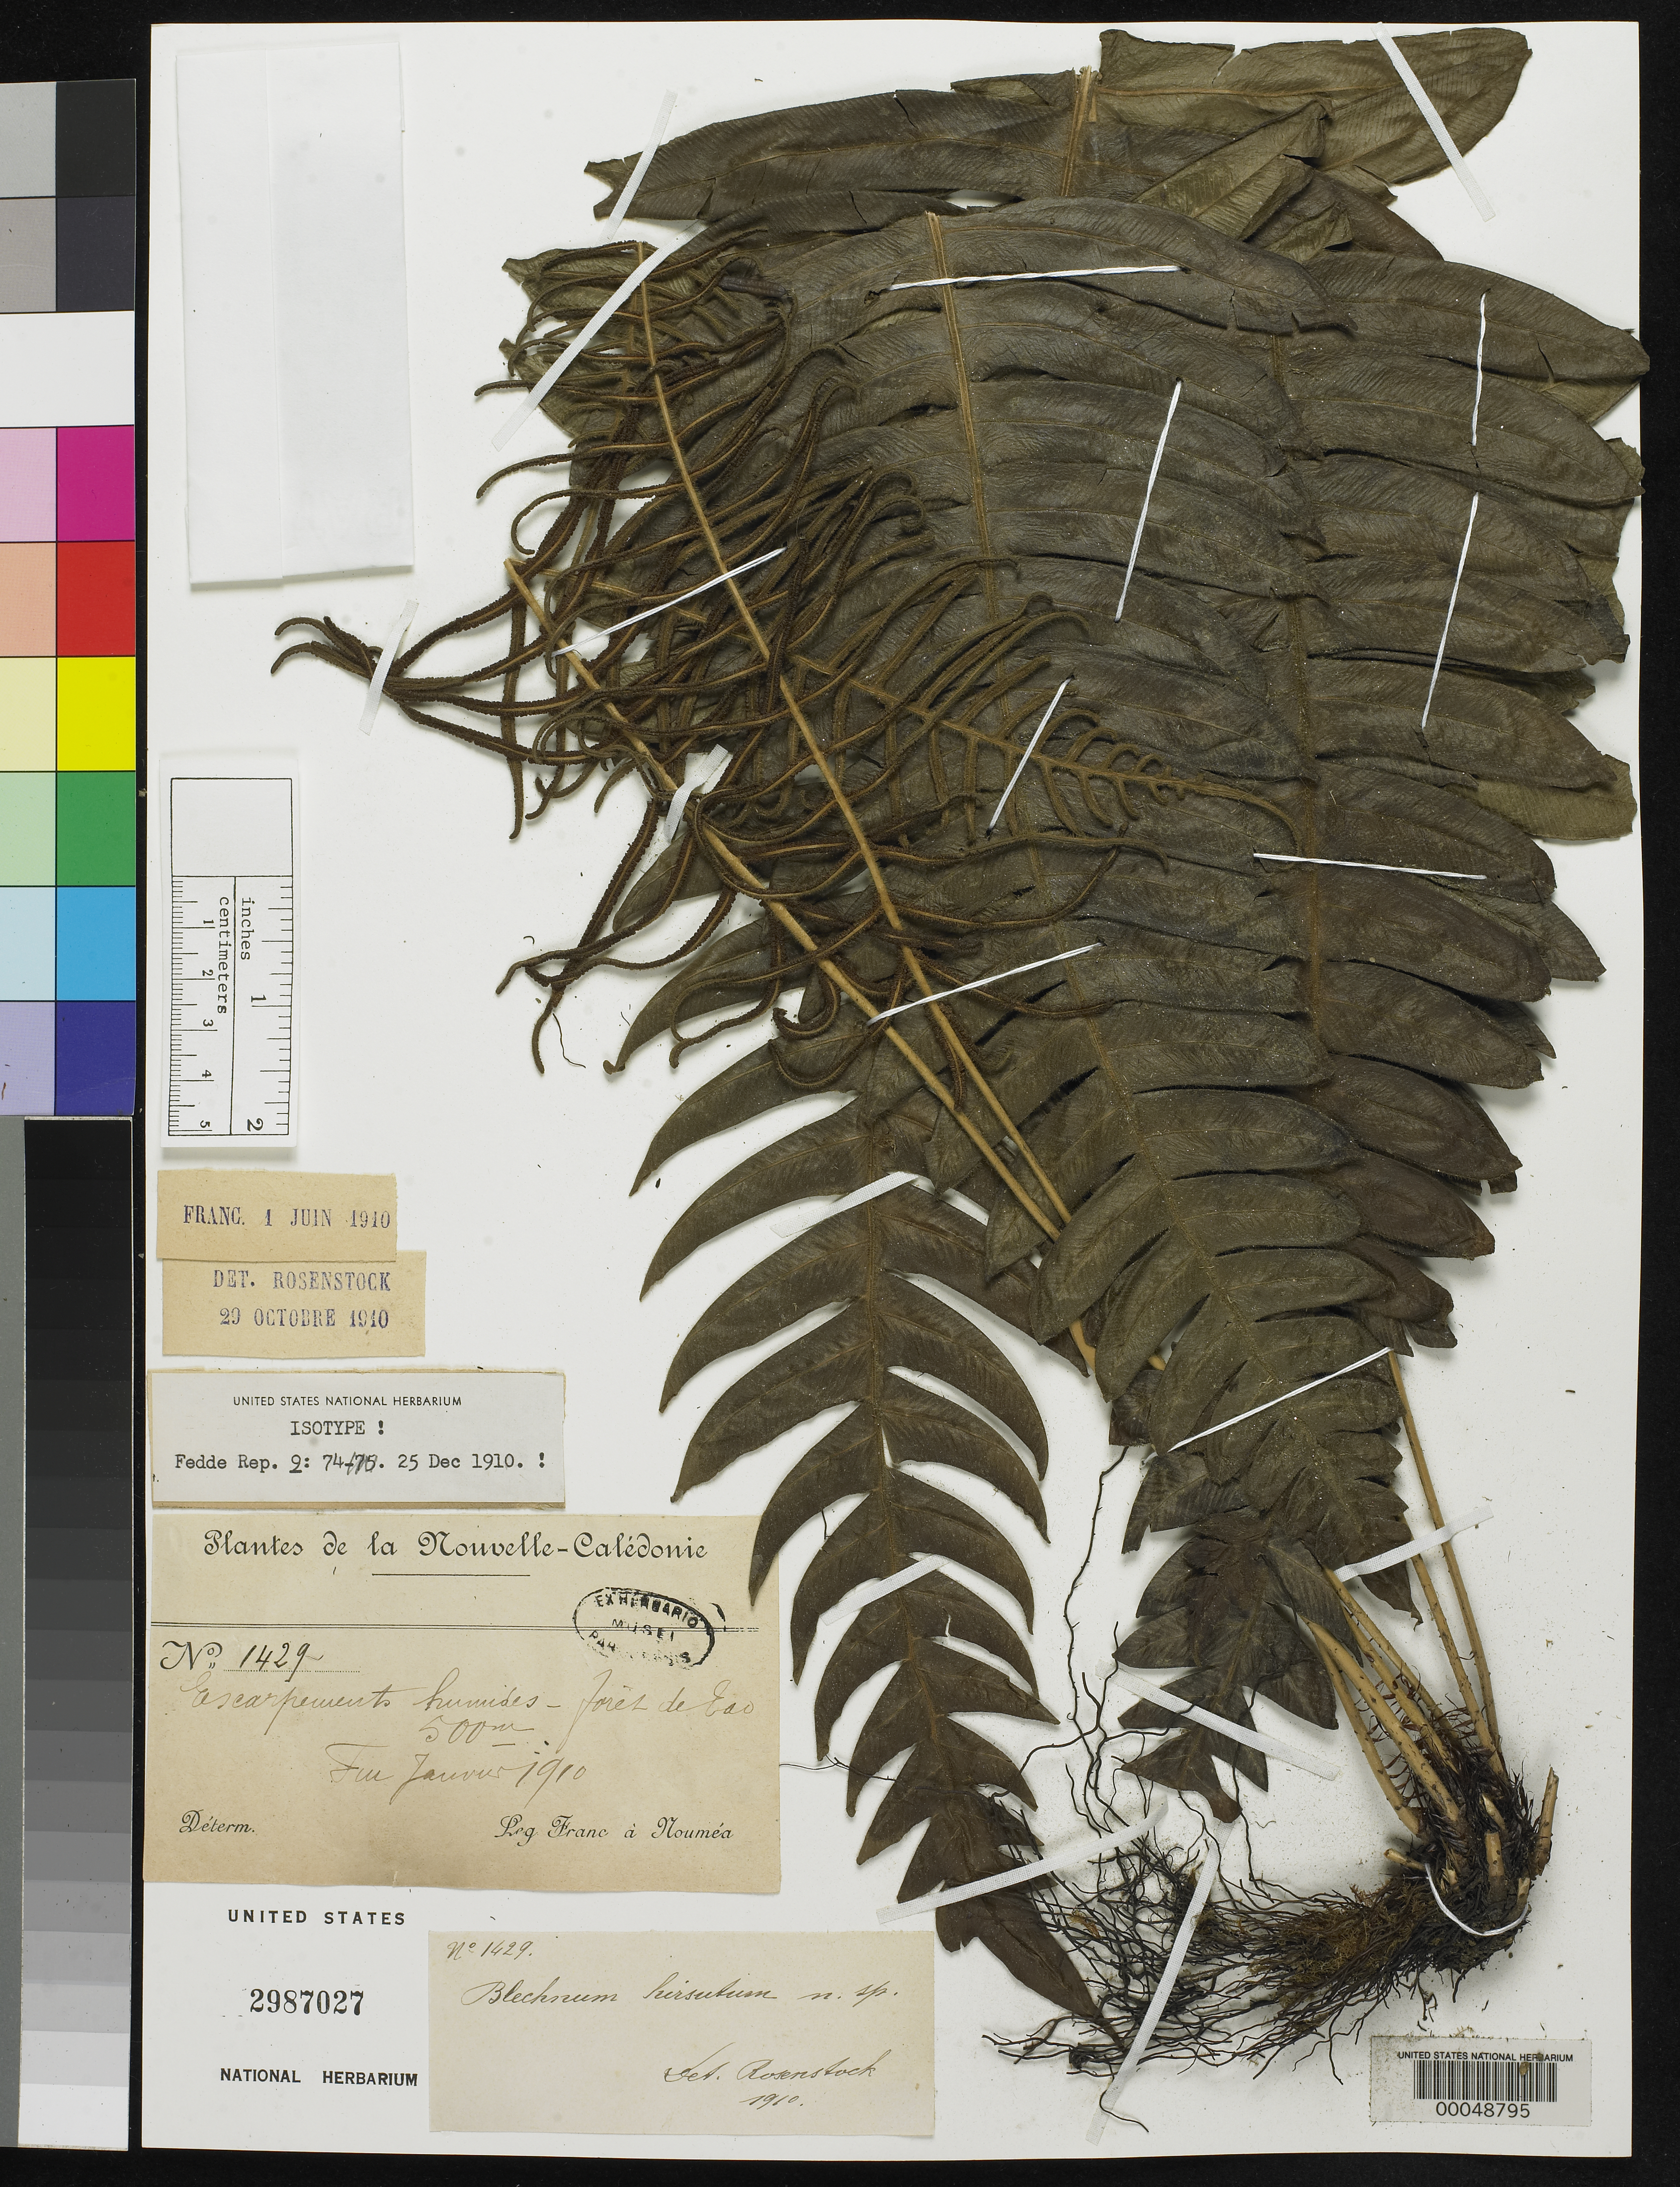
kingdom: Plantae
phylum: Tracheophyta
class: Polypodiopsida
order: Polypodiales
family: Blechnaceae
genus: Blechnum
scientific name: Blechnum hirsutum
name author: Rosenst.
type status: Isotype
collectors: I. Franc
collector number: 1429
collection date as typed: Jan 1910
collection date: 1910-01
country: New Caledonia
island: New Caledonia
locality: Mt. Tao.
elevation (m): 500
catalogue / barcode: US 2987027